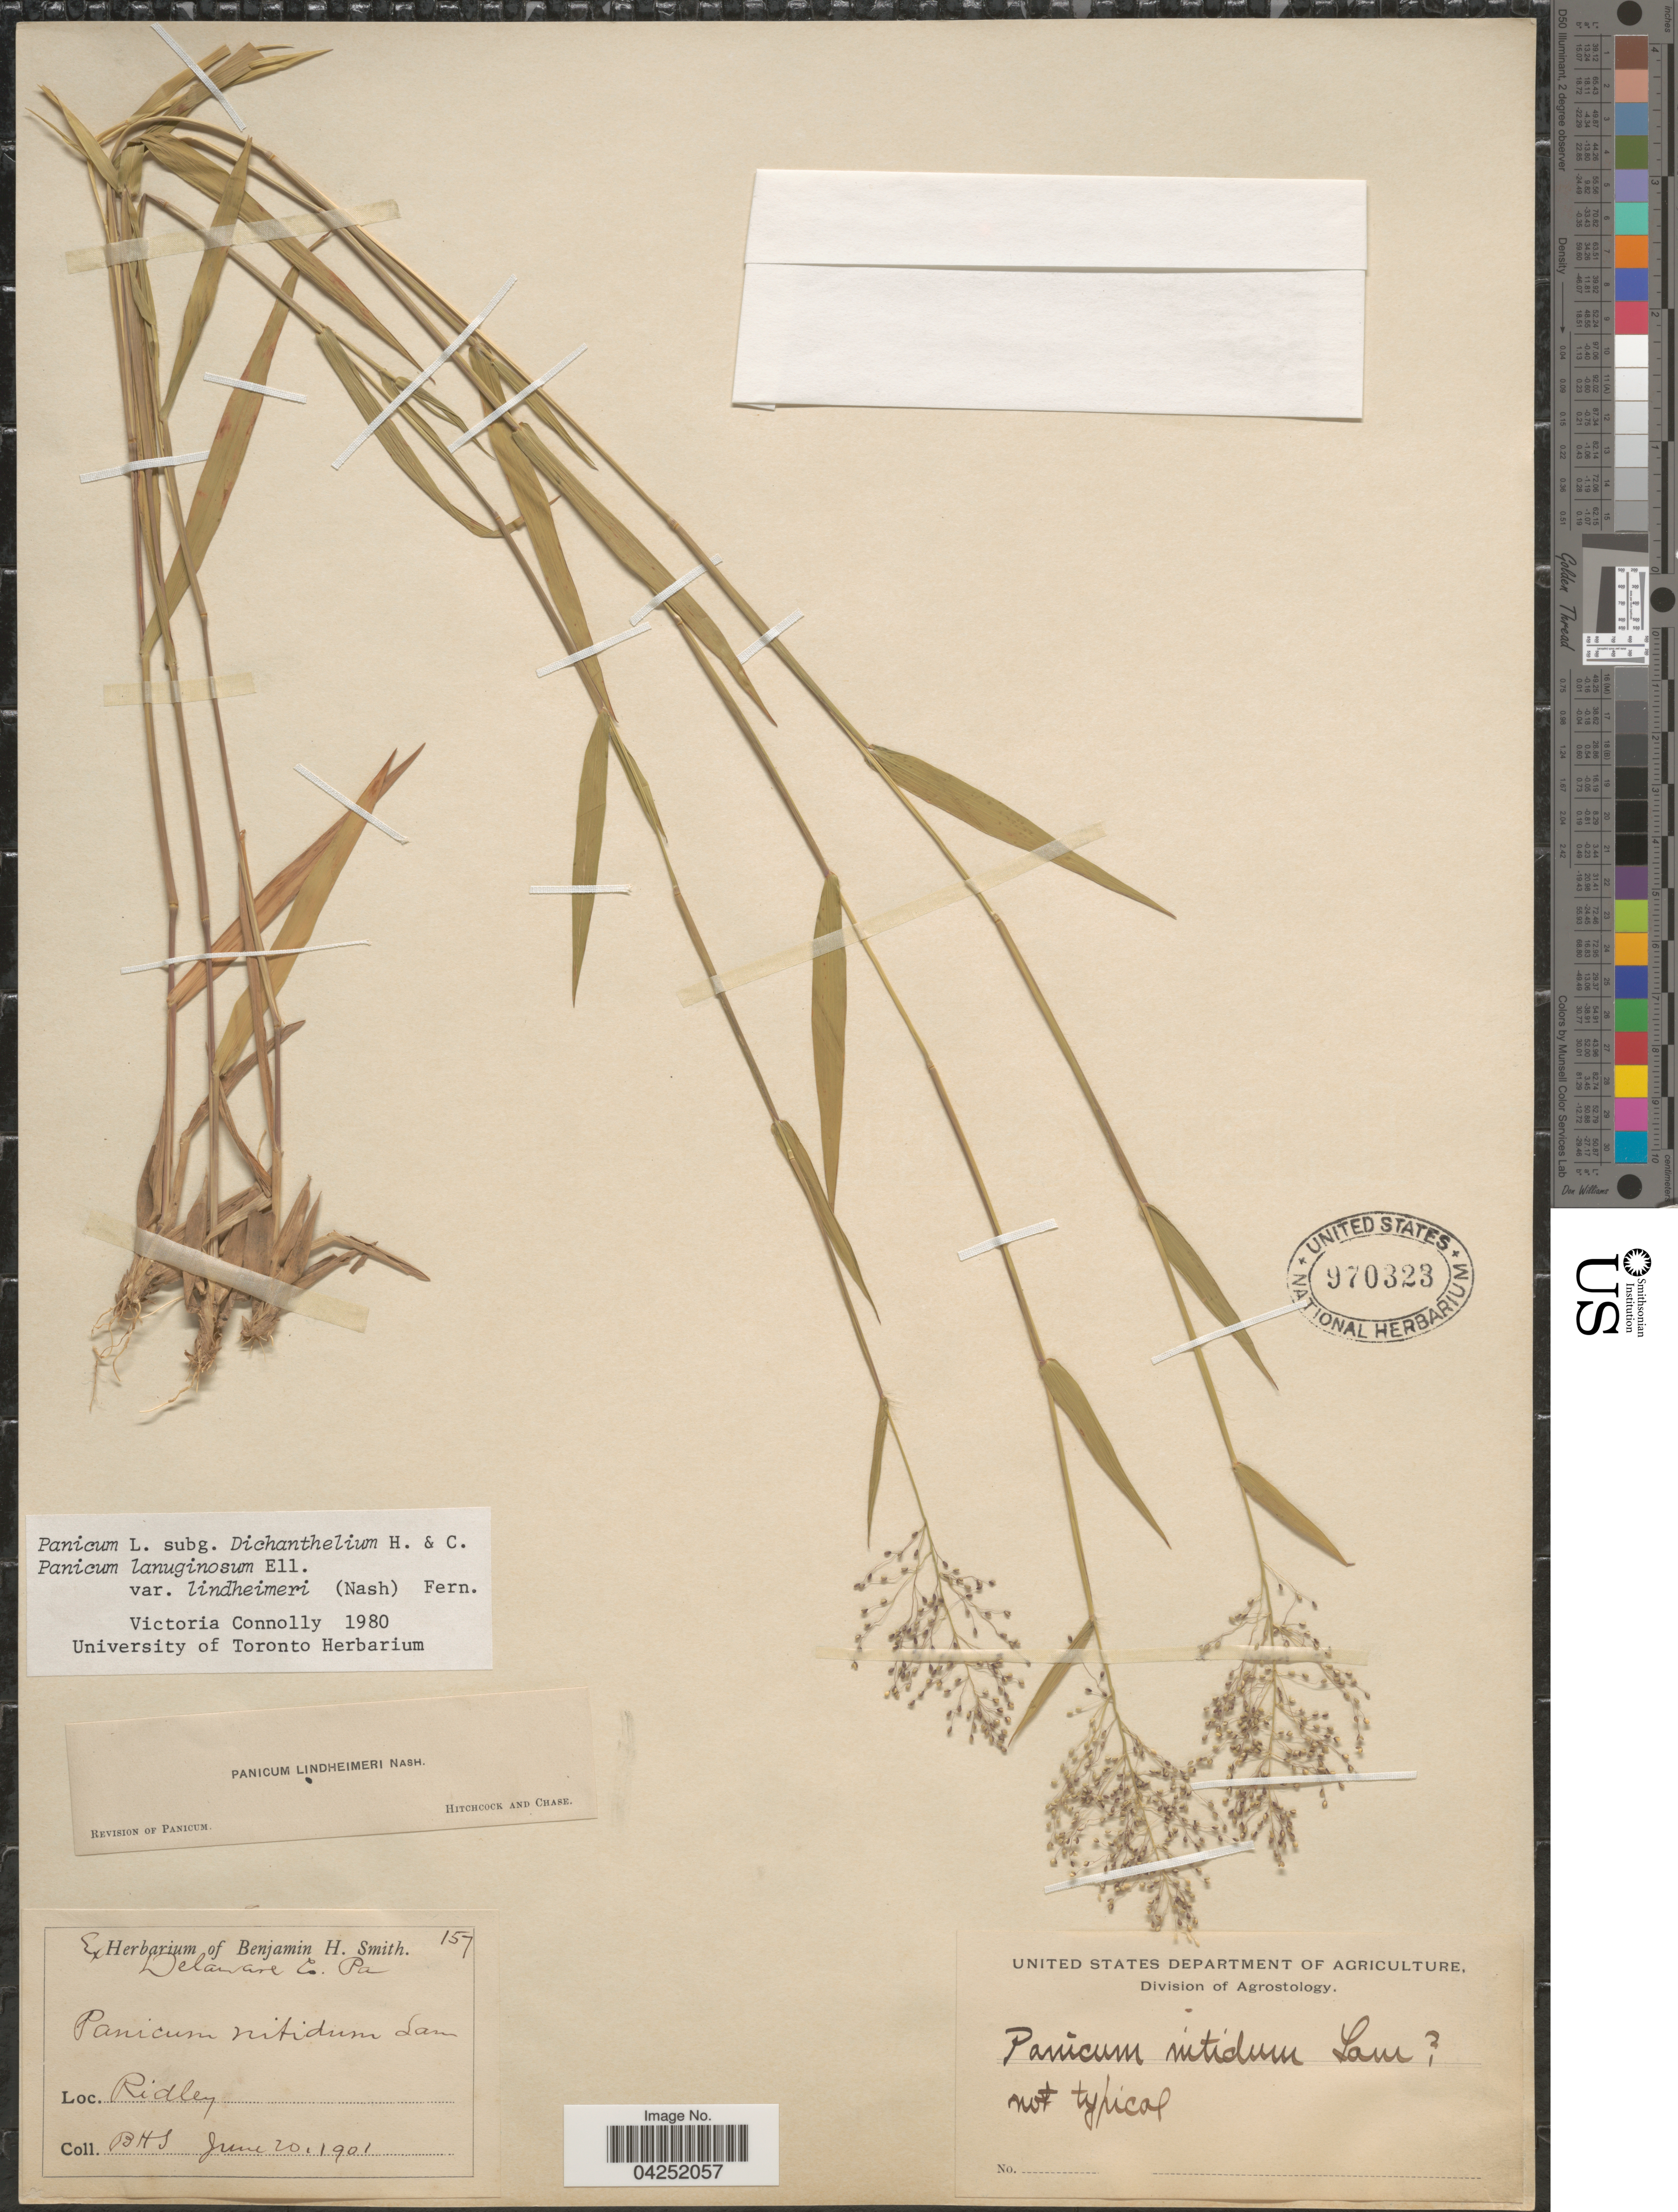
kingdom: Plantae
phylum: Tracheophyta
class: Liliopsida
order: Poales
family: Poaceae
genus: Dichanthelium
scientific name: Dichanthelium acuminatum var. lindheimeri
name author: (Nash) Gould & C.A. Clark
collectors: B. H. Smith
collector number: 157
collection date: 1901-06-20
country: United States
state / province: Pennsylvania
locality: Delaware Co. Ridley.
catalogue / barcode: US 970323